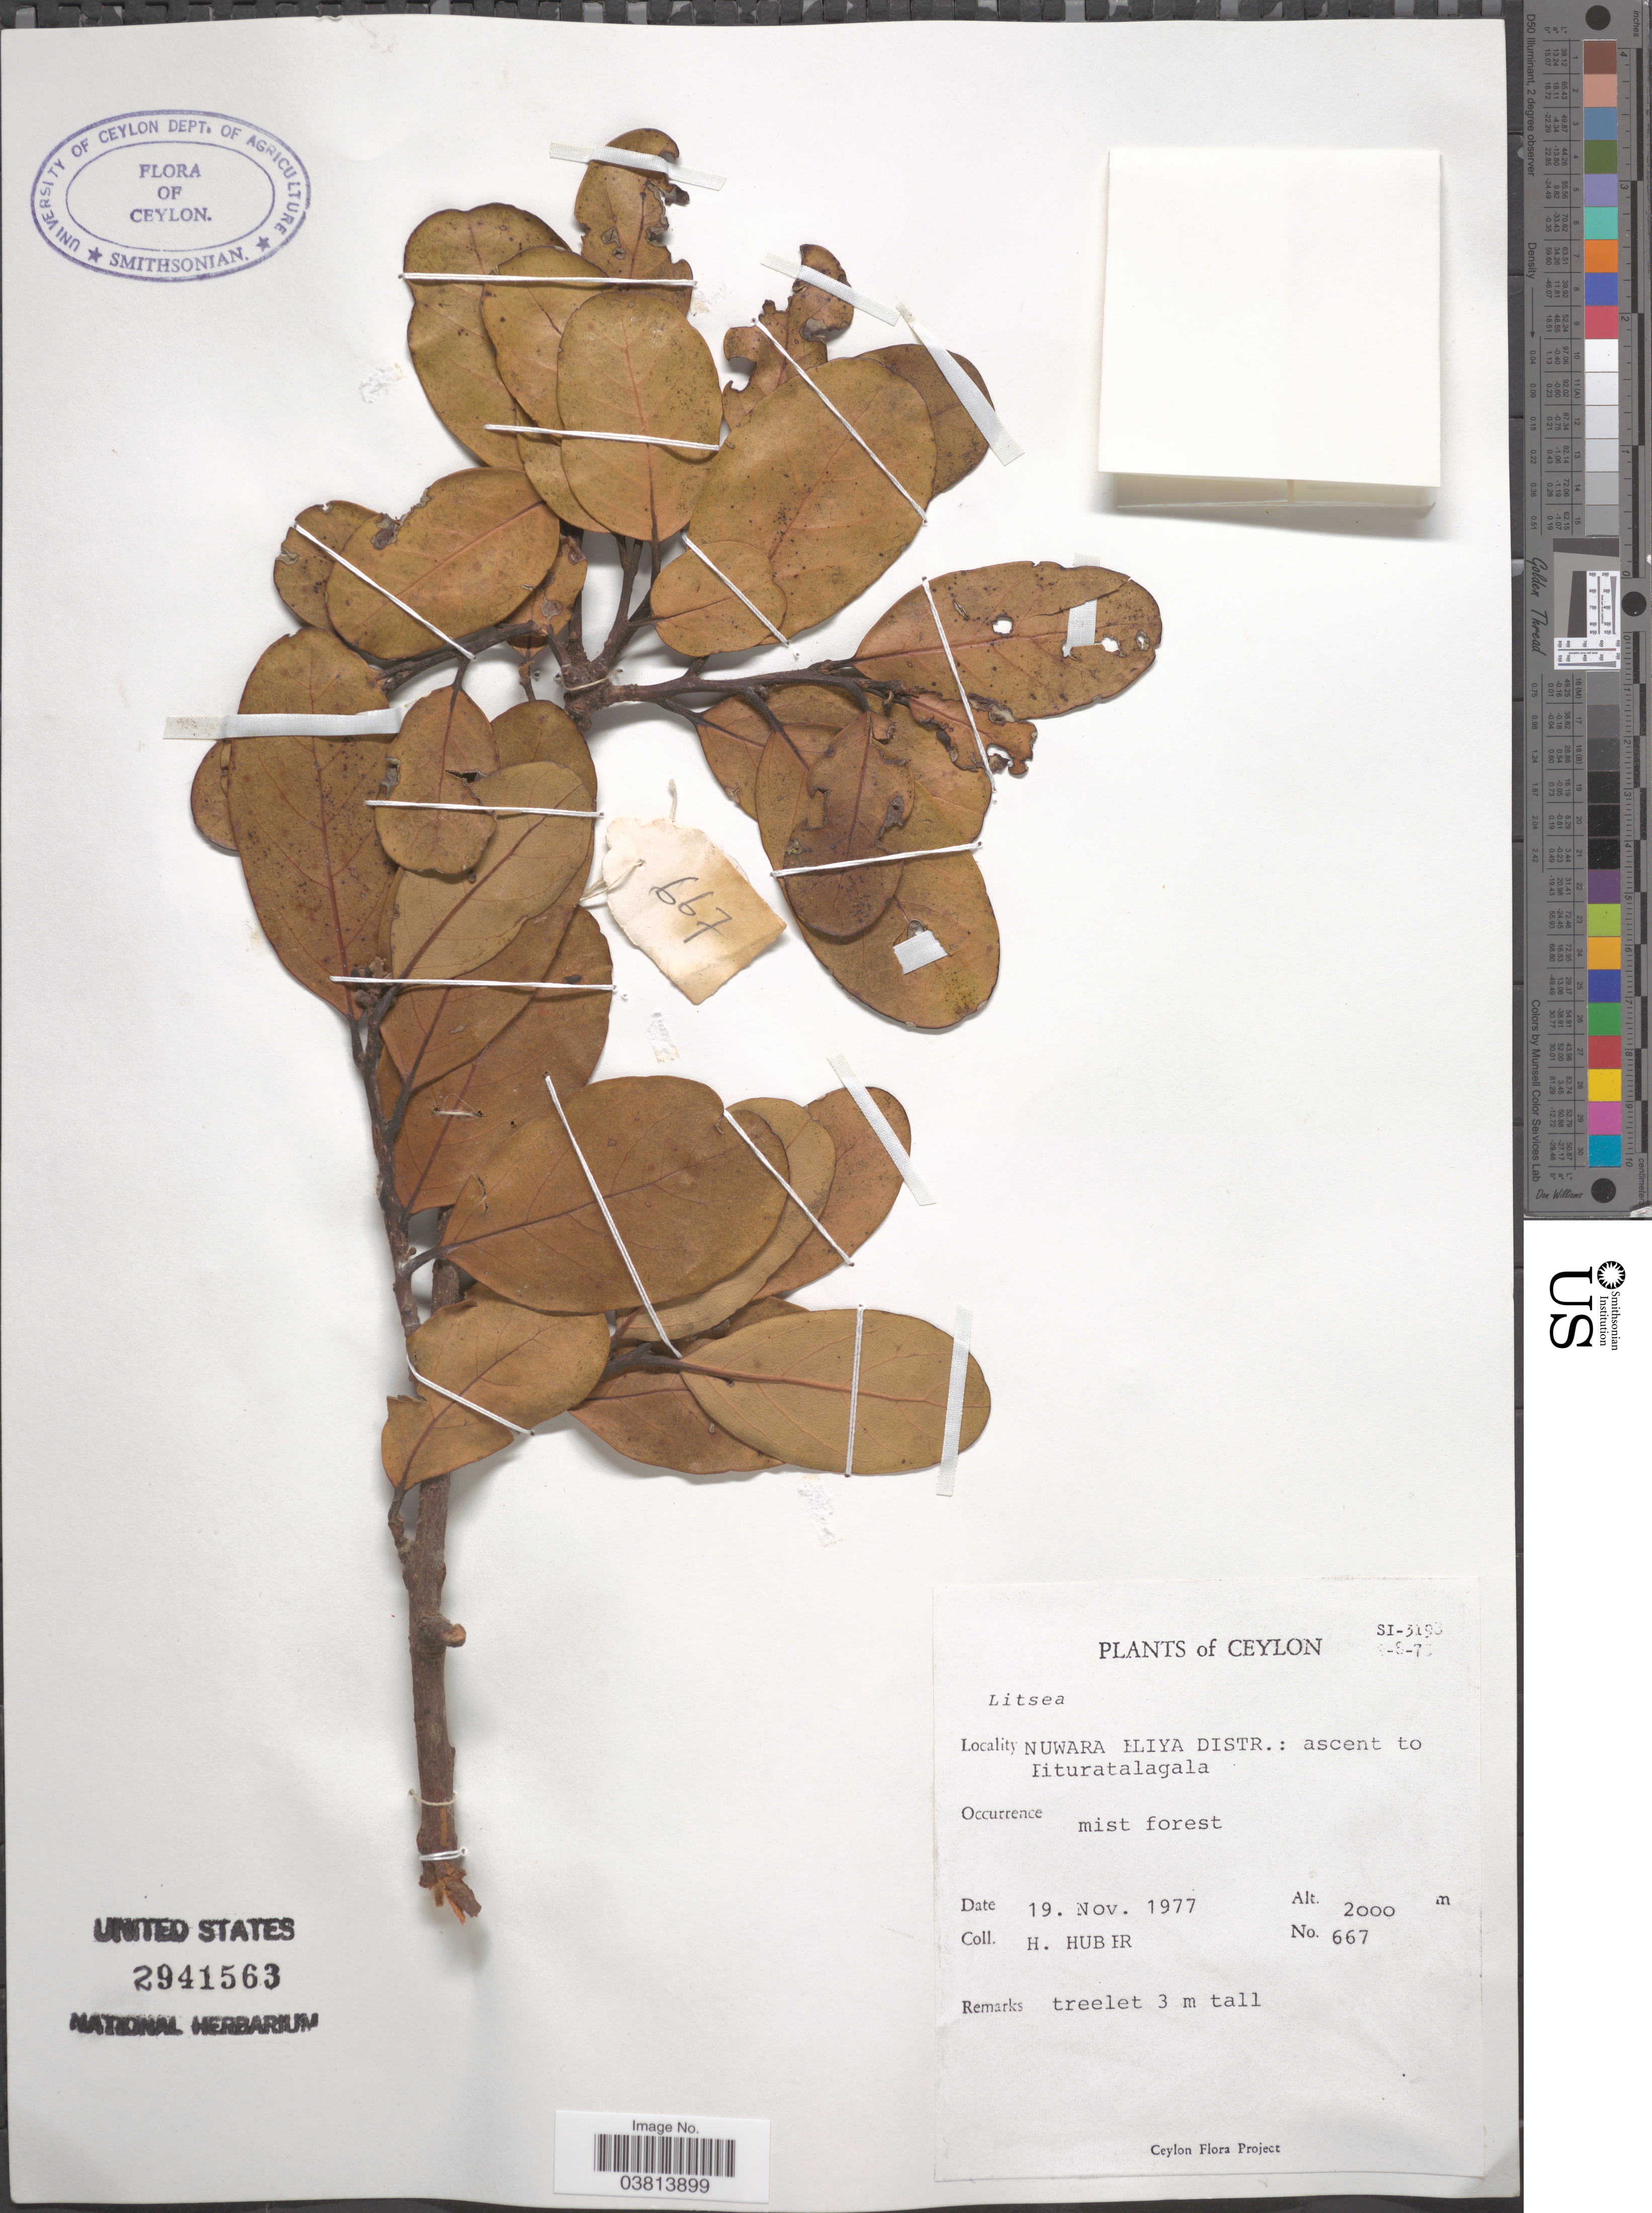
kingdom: Plantae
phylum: Tracheophyta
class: Magnoliopsida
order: Laurales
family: Lauraceae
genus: Litsea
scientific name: Litsea sp.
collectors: H. Huber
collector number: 667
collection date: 1977-11-19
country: Sri Lanka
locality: Ceylon. Nuwara Eliya Distr.: ascent to Pituratalagala.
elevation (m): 2000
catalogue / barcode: US 2941563